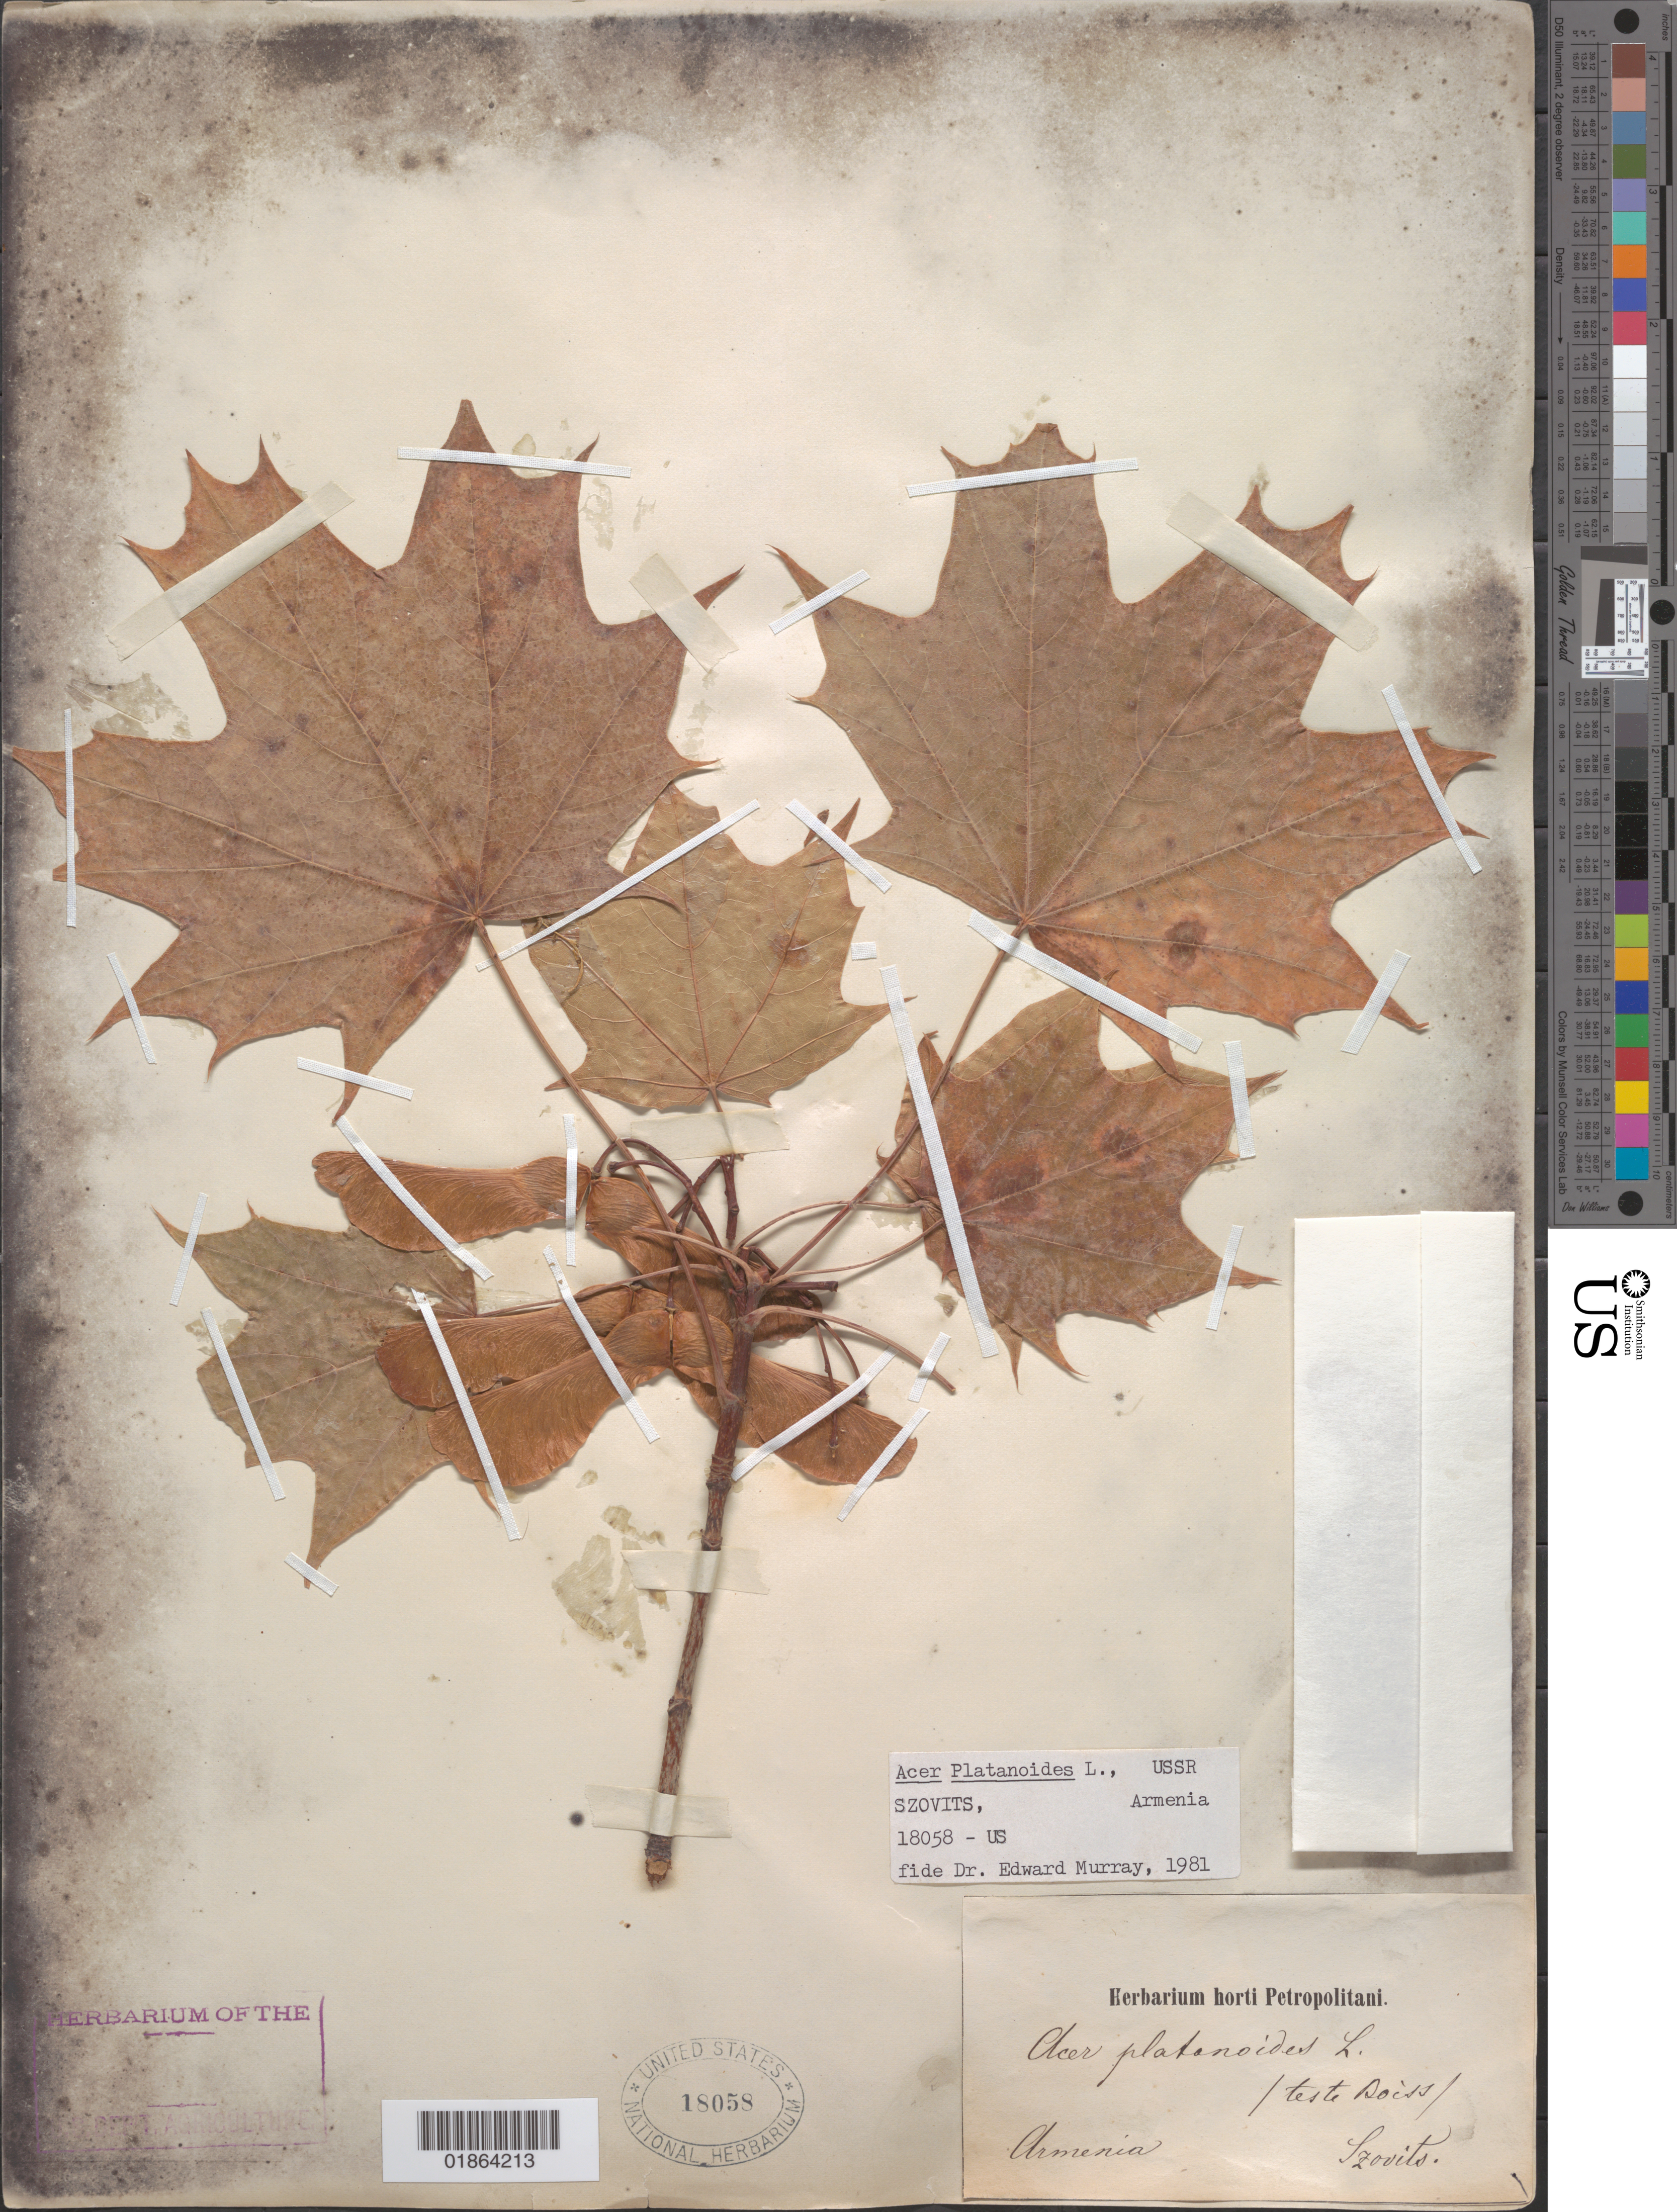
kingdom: Plantae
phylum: Tracheophyta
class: Magnoliopsida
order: Sapindales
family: Sapindaceae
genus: Acer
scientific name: Acer platanoides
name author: L.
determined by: Murray, Edward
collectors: J. Szovits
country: Armenia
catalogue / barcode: US 18058